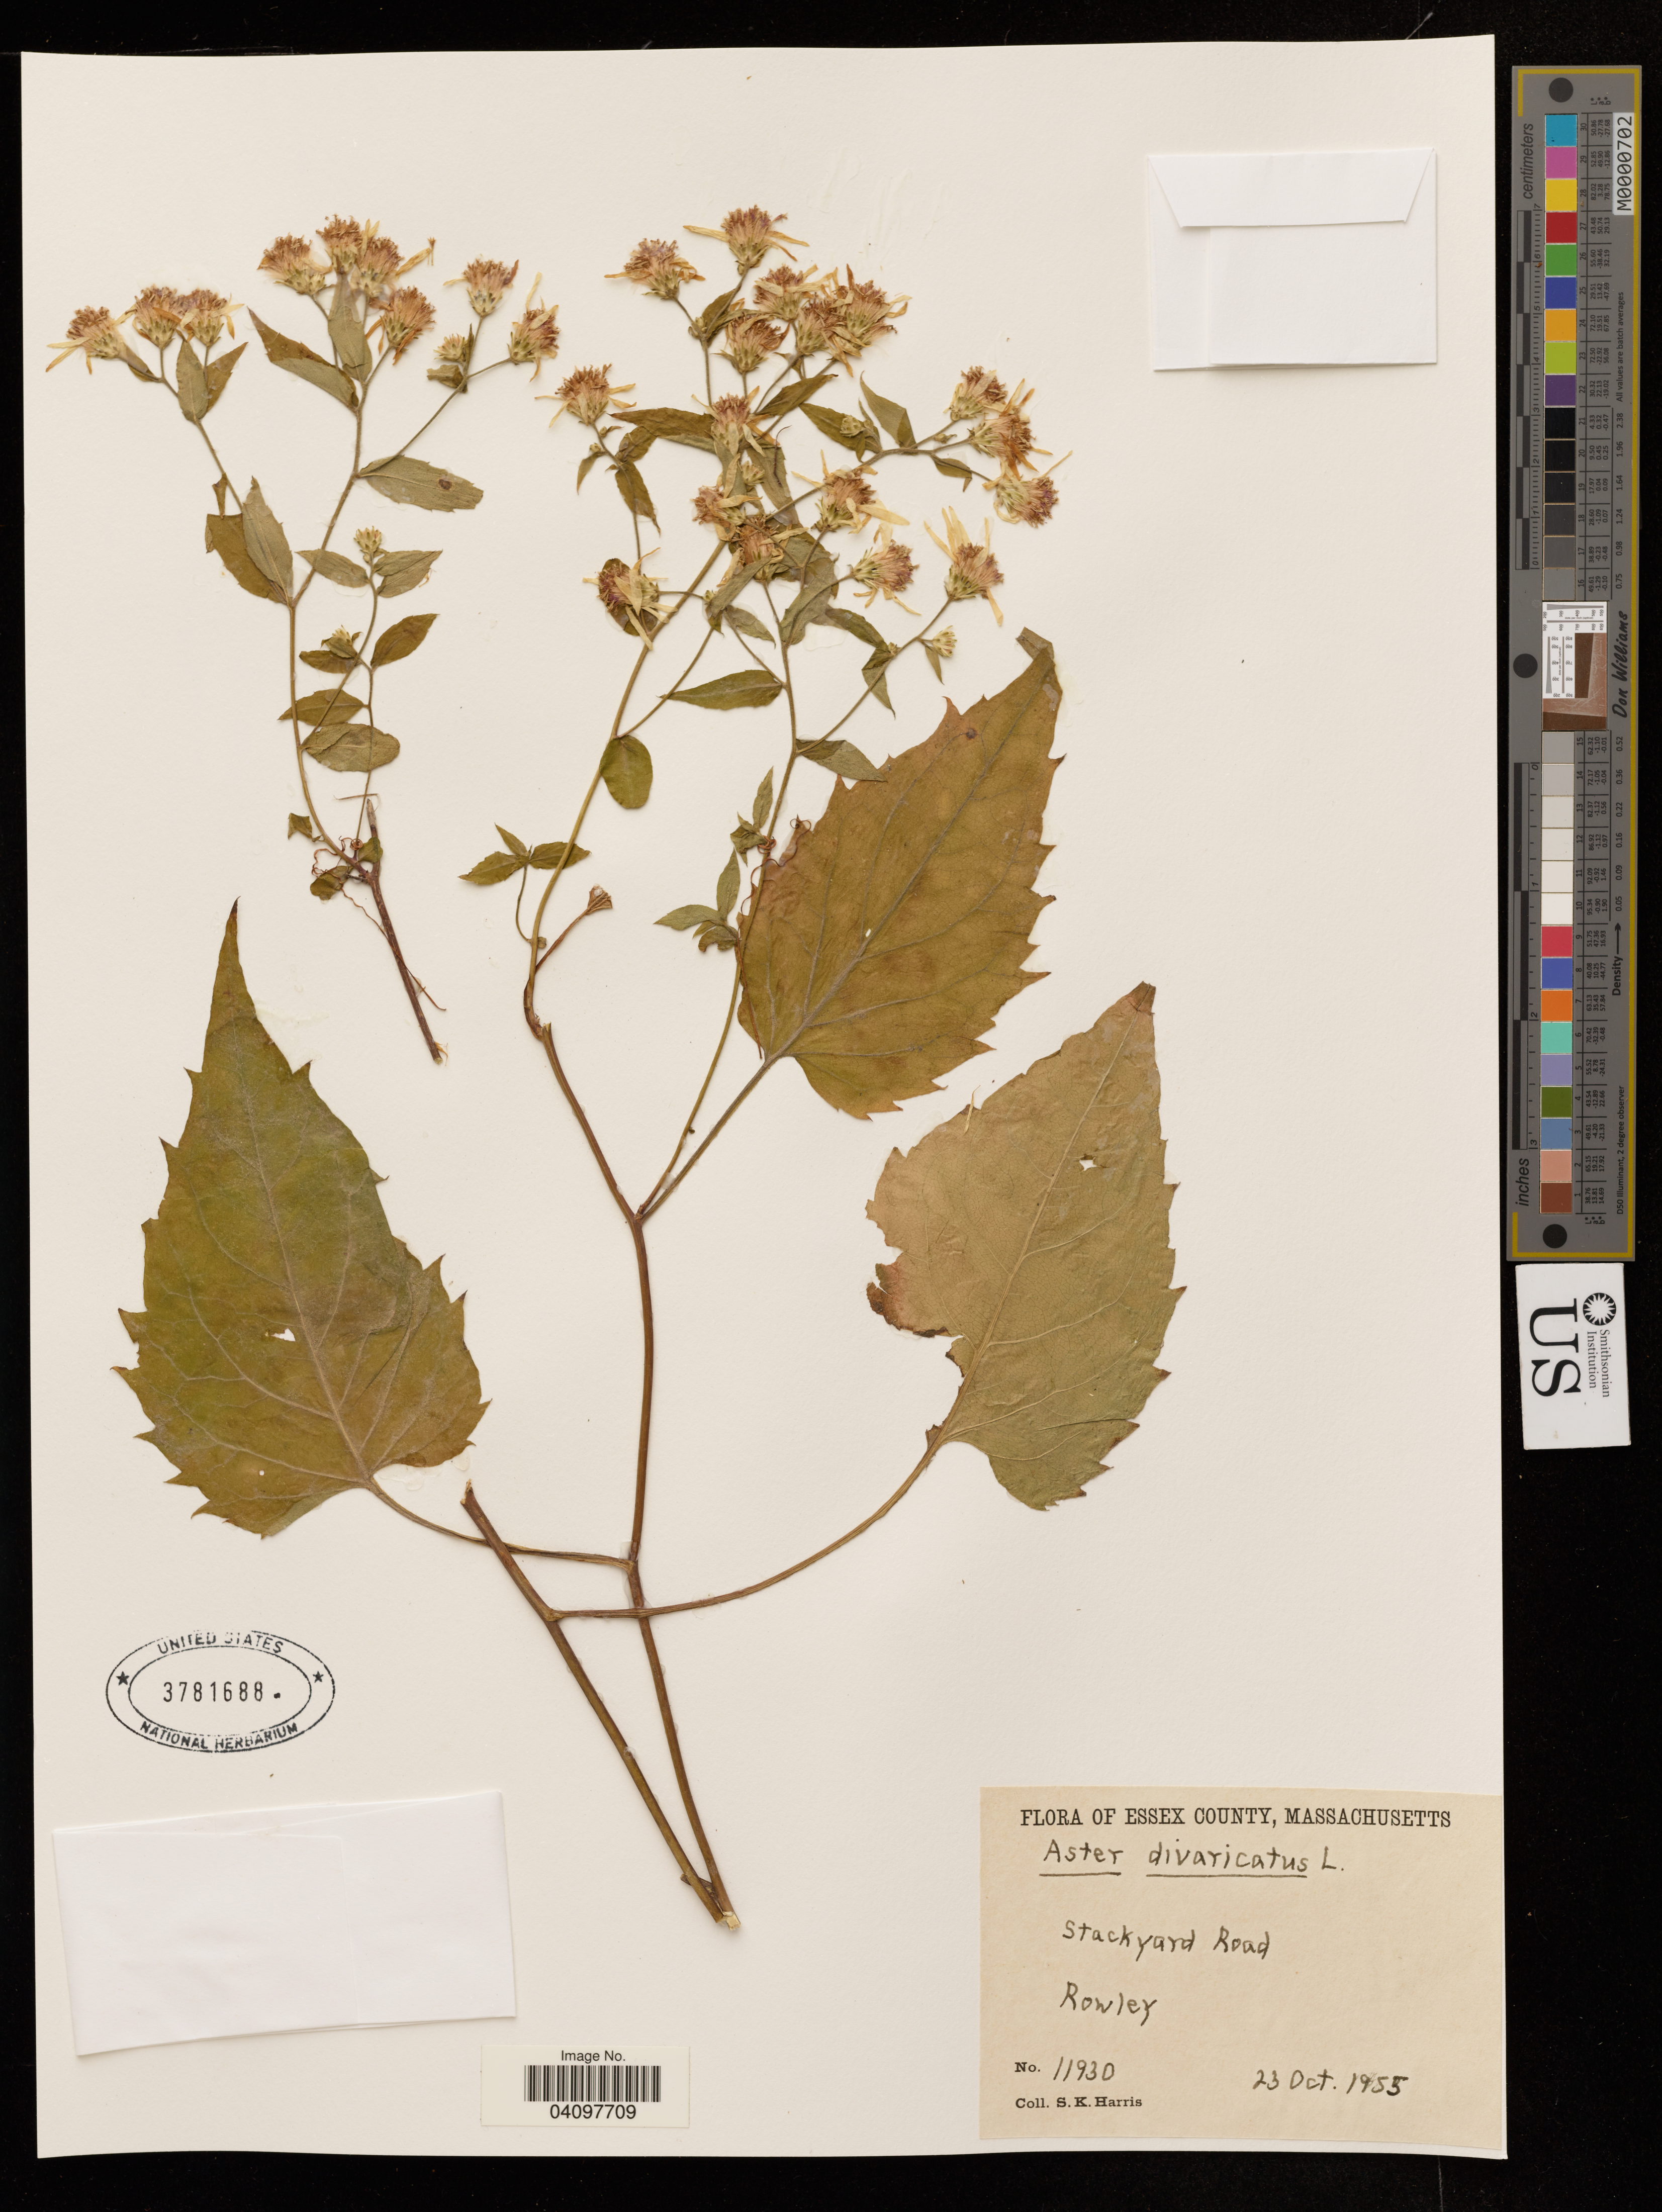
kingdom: Plantae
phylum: Tracheophyta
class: Magnoliopsida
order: Asterales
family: Asteraceae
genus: Aster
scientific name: Aster divaricatus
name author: L.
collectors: S. Harris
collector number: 11930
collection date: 1955-10-23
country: United States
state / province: Massachusetts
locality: Essex County. Stackyard Road.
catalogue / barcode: US 3781688